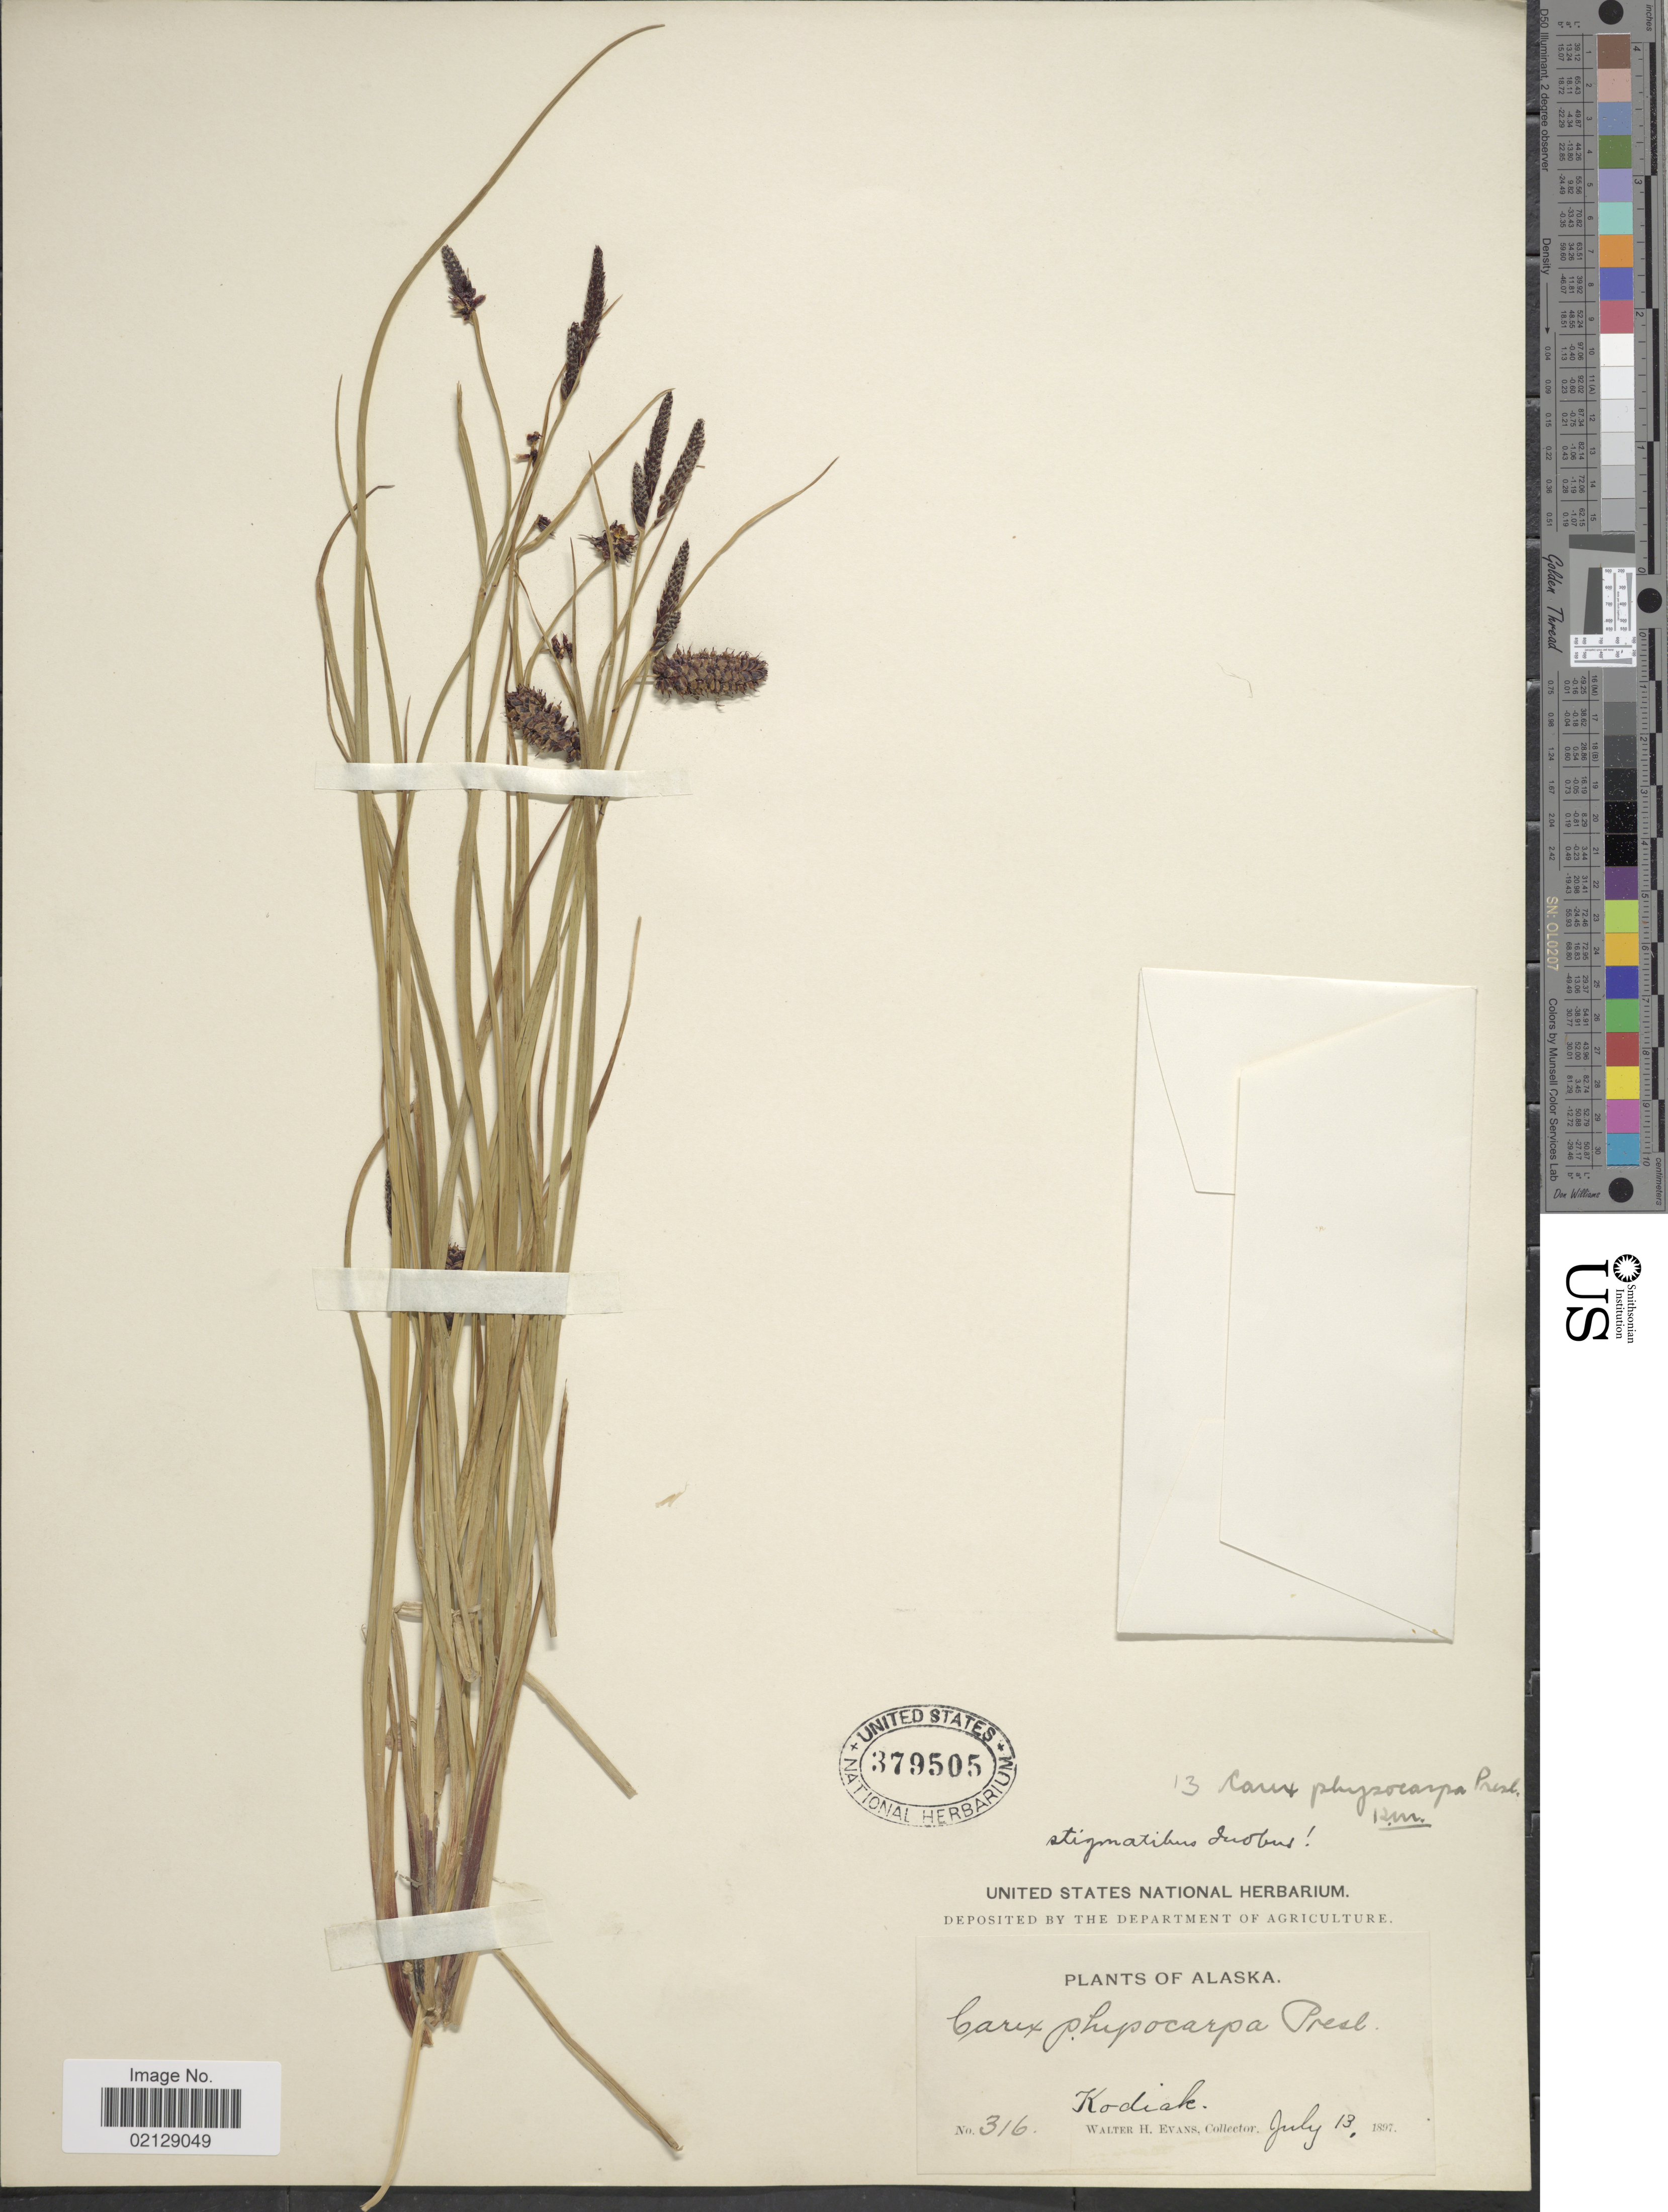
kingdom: Plantae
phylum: Tracheophyta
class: Liliopsida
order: Poales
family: Cyperaceae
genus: Carex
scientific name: Carex saxatilis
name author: L.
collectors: W. H. Evans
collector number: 316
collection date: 1897-07-13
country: United States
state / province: Alaska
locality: Kodiak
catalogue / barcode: US 379505